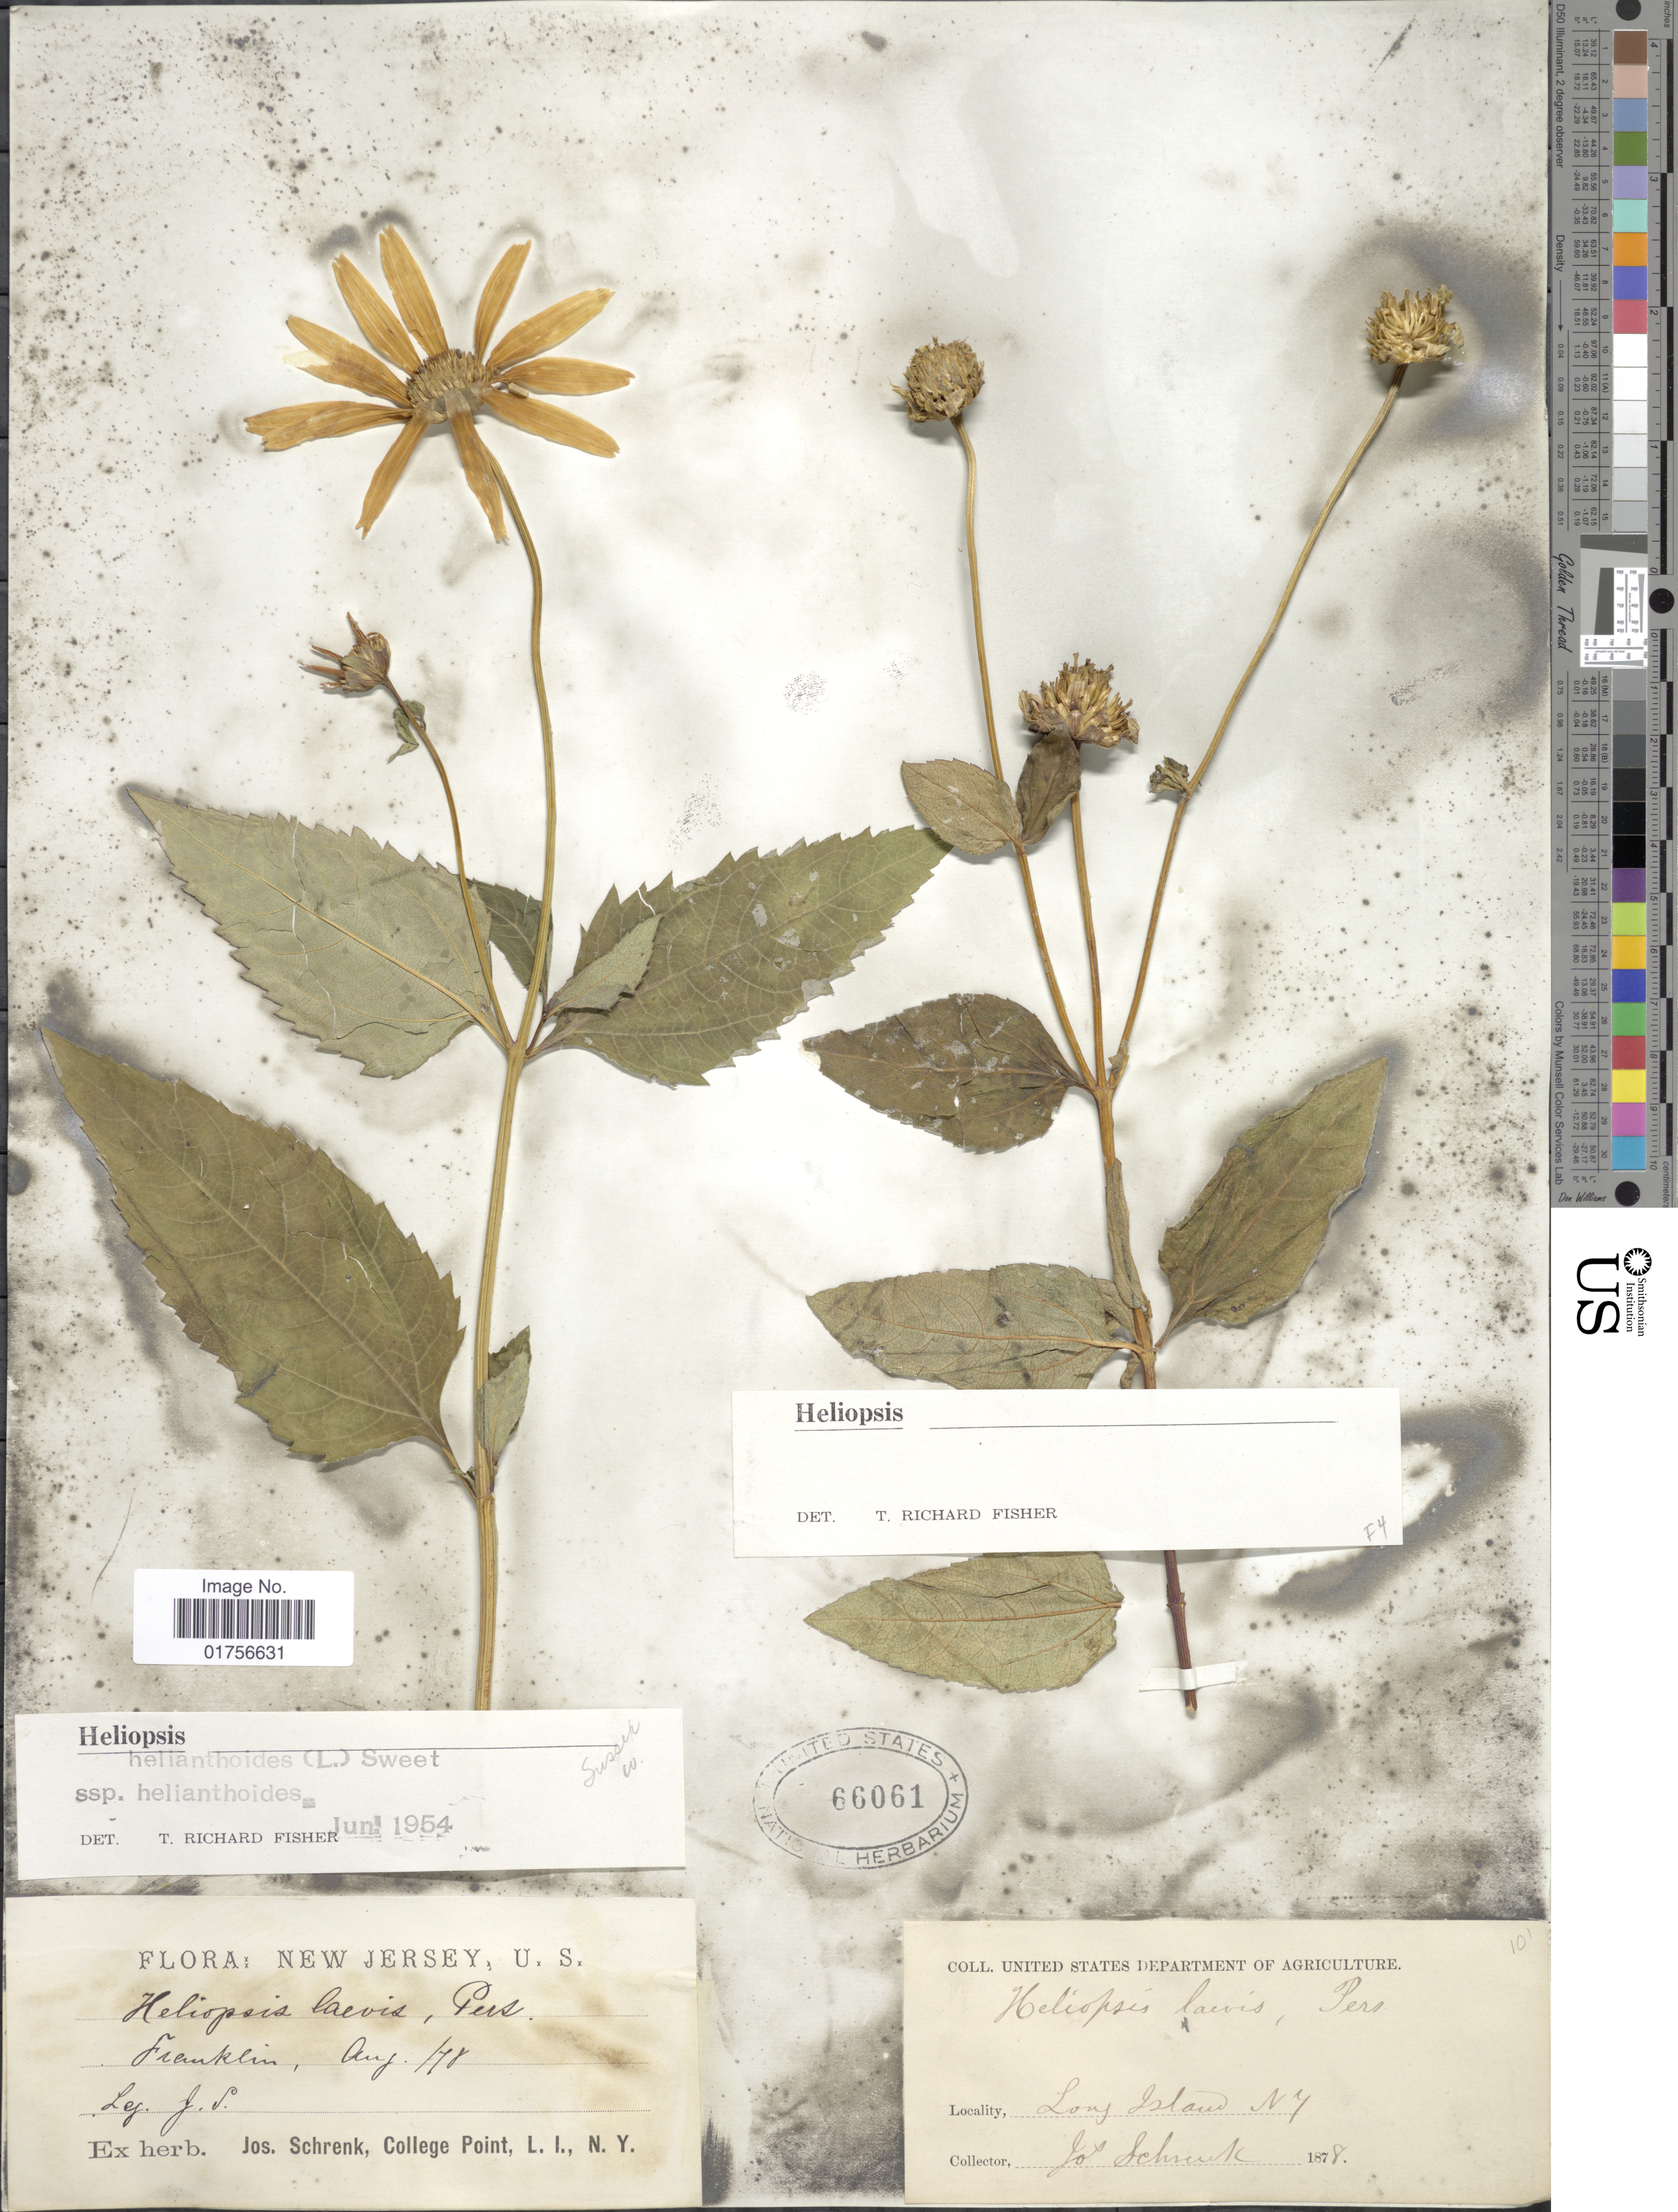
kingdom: Plantae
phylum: Tracheophyta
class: Magnoliopsida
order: Asterales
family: Asteraceae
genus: Heliopsis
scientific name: Heliopsis helianthoides subsp. helianthoides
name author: (L.) Sweet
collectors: J. Schrenk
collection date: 1878-08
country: United States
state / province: New York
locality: Franklin, Lonj Island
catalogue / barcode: US 66061